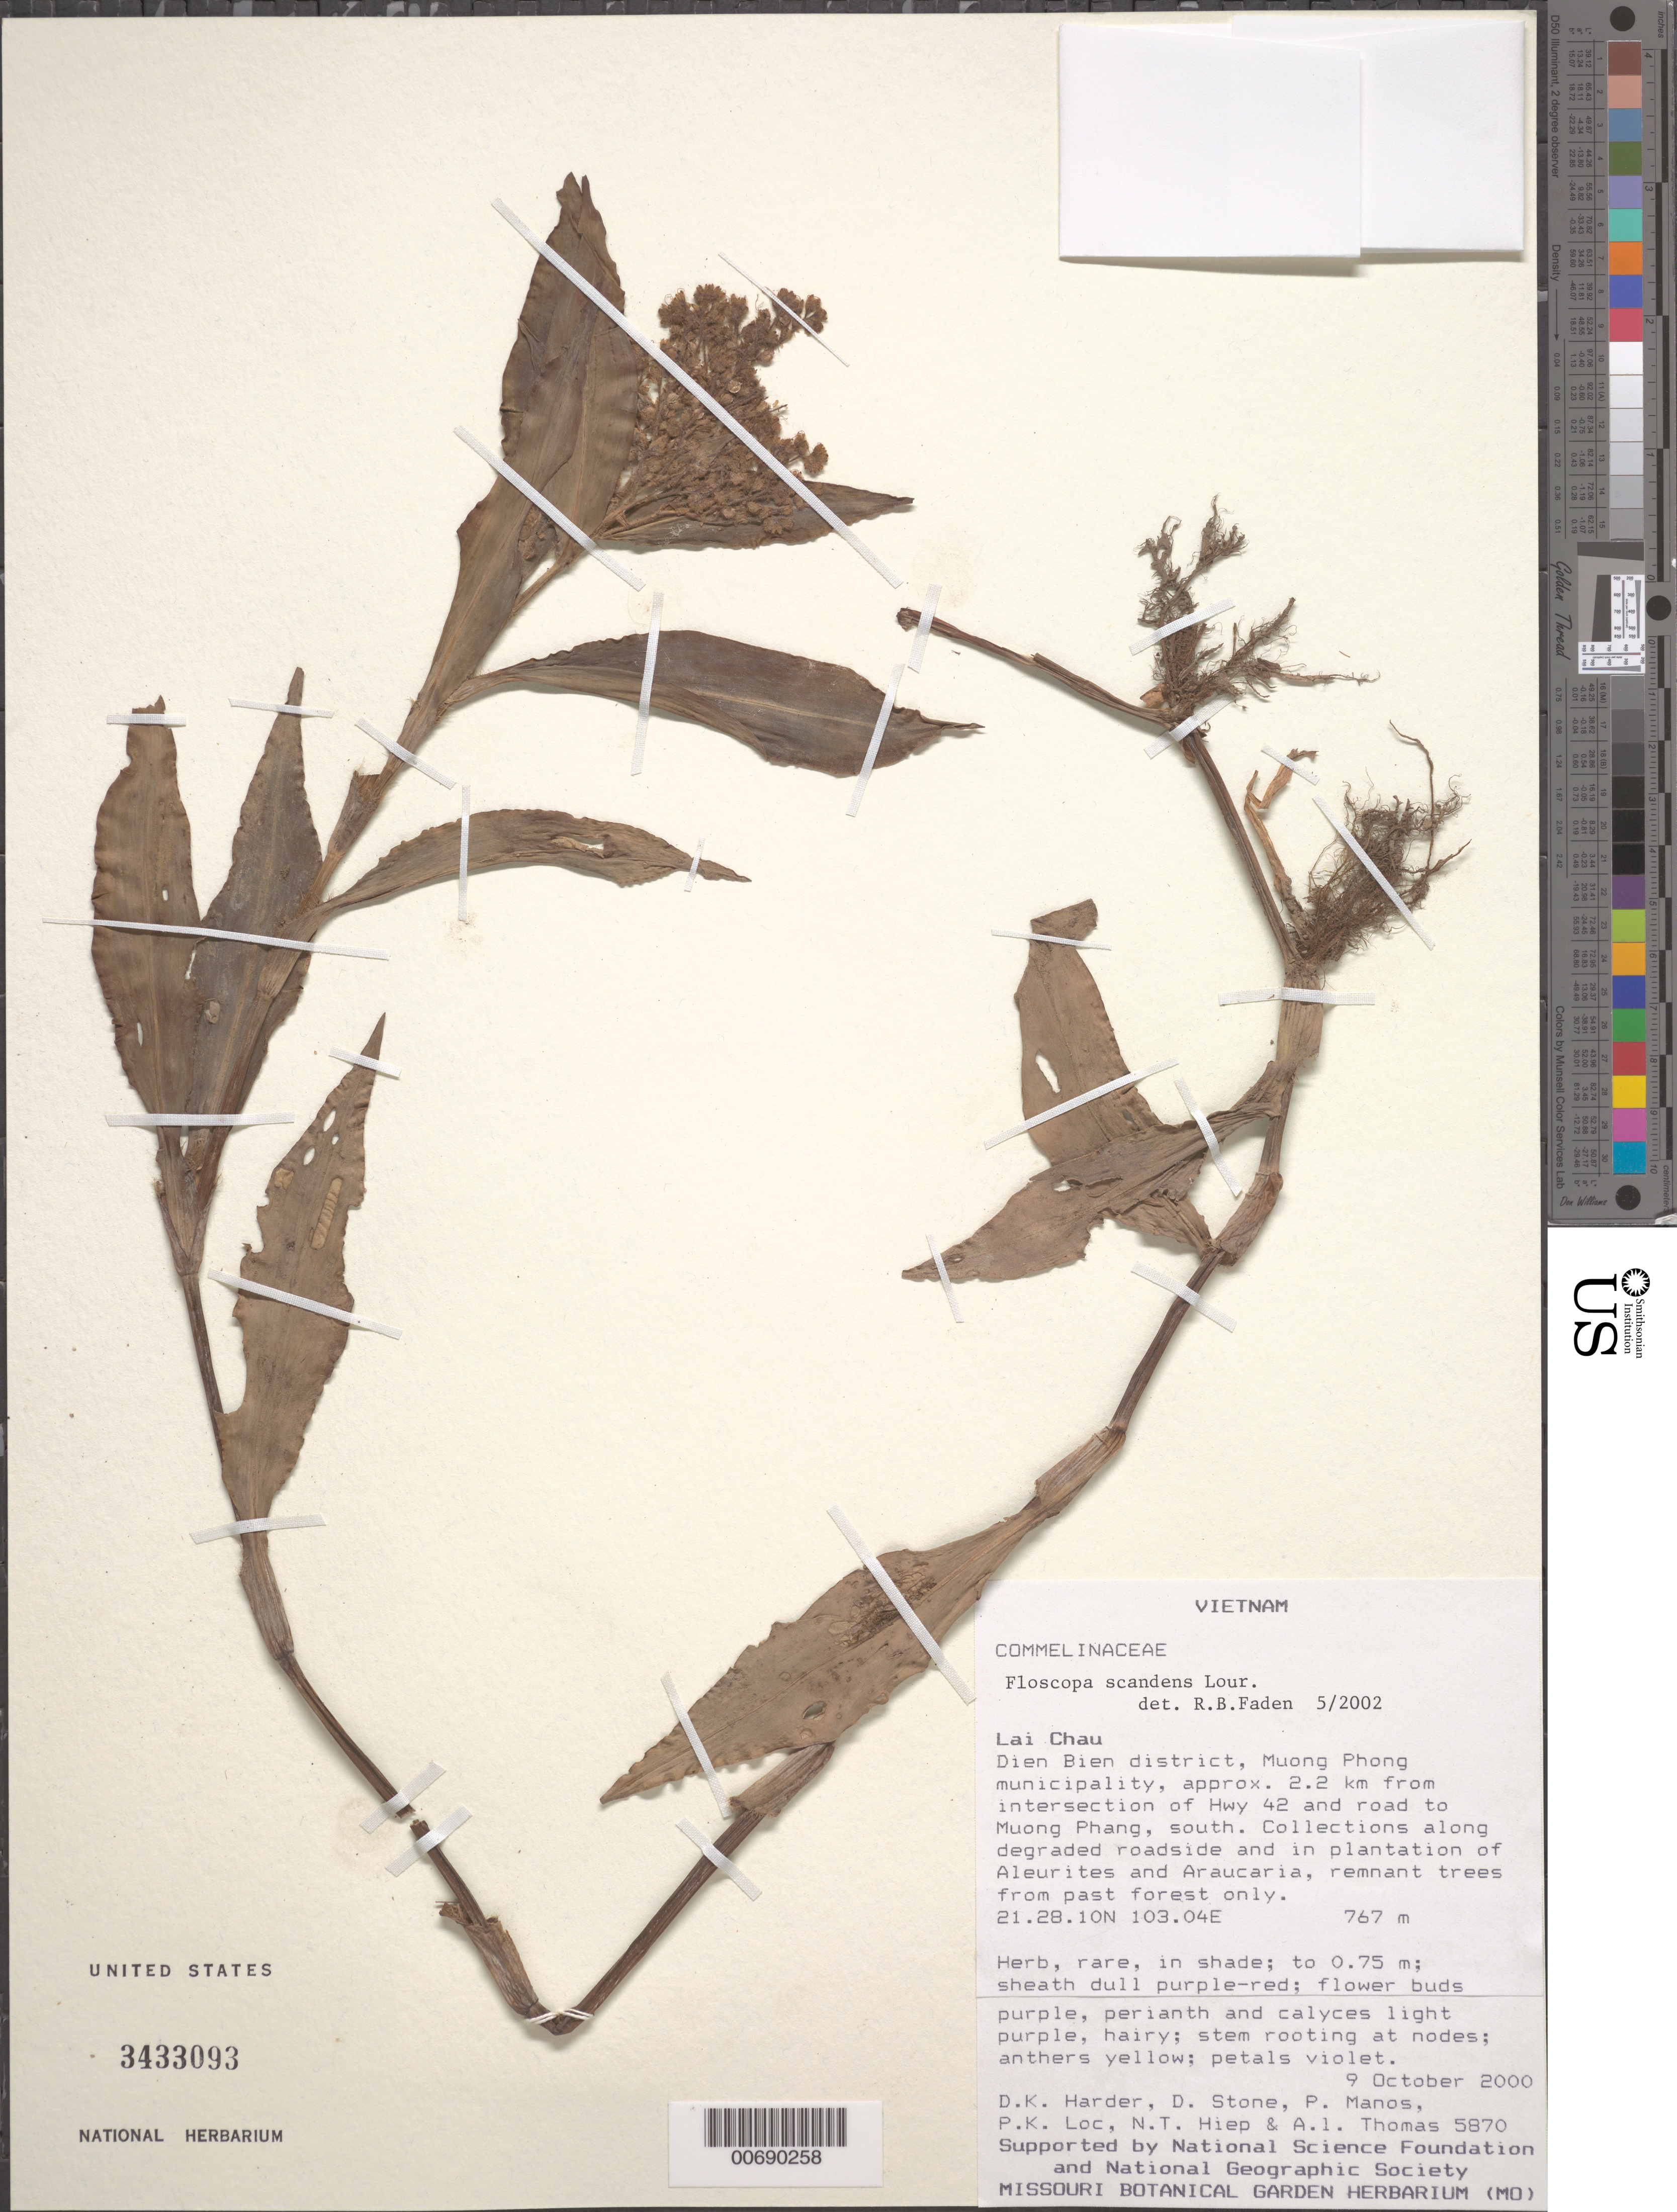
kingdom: Plantae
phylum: Tracheophyta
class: Liliopsida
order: Commelinales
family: Commelinaceae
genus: Floscopa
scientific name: Floscopa scandens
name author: Lour.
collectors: D. Harder, D. Stone, P. Manos, P. K. Lôc, N. T. Hiep & A. Thomas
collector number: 5870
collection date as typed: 09 Oct 2000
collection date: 2000-10-09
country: Vietnam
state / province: Lai Châu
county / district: Ðien Biên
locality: Lai Chau, Dien Bien Dist.; Mouong Phong Mun.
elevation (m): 767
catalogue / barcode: US 3433093